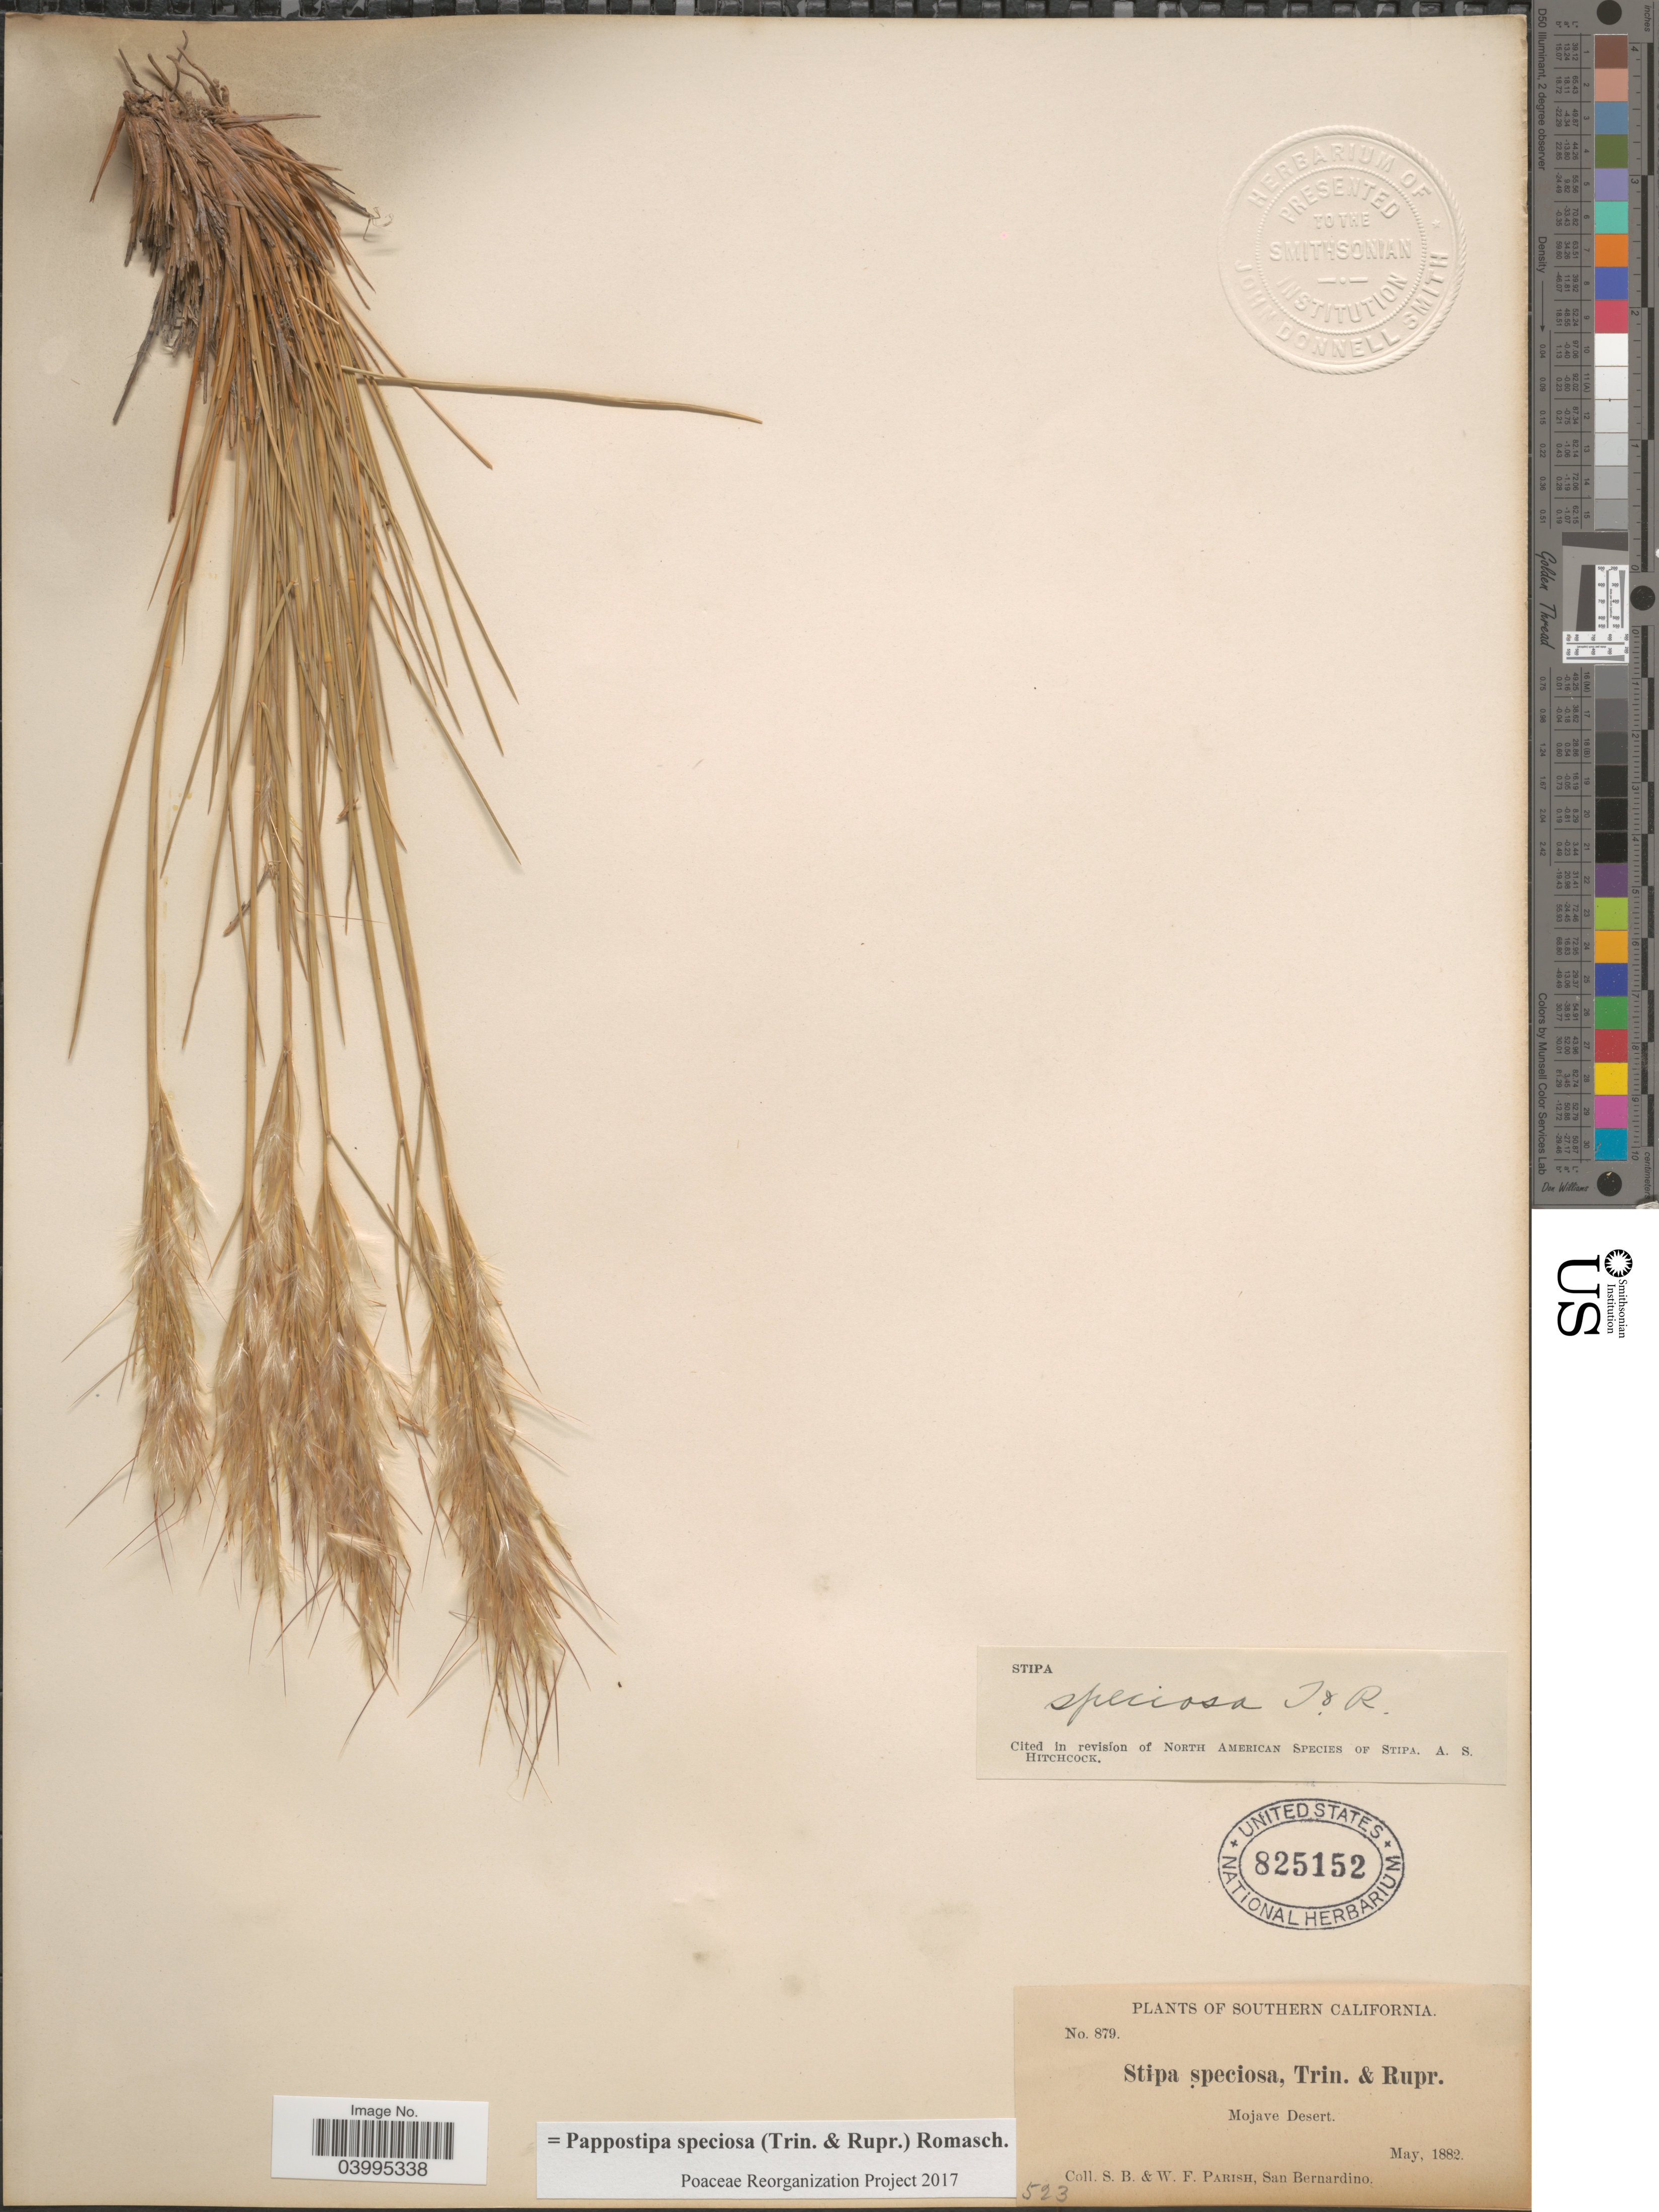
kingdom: Plantae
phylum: Tracheophyta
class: Liliopsida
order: Poales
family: Poaceae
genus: Pappostipa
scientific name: Pappostipa speciosa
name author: (Trin. & Rupr.) Romasch.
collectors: S. B. Parish & W. F. Parish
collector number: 879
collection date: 1882-05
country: United States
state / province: California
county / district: San Bernardino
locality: Southern California. Mojave Desert.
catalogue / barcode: US 825152